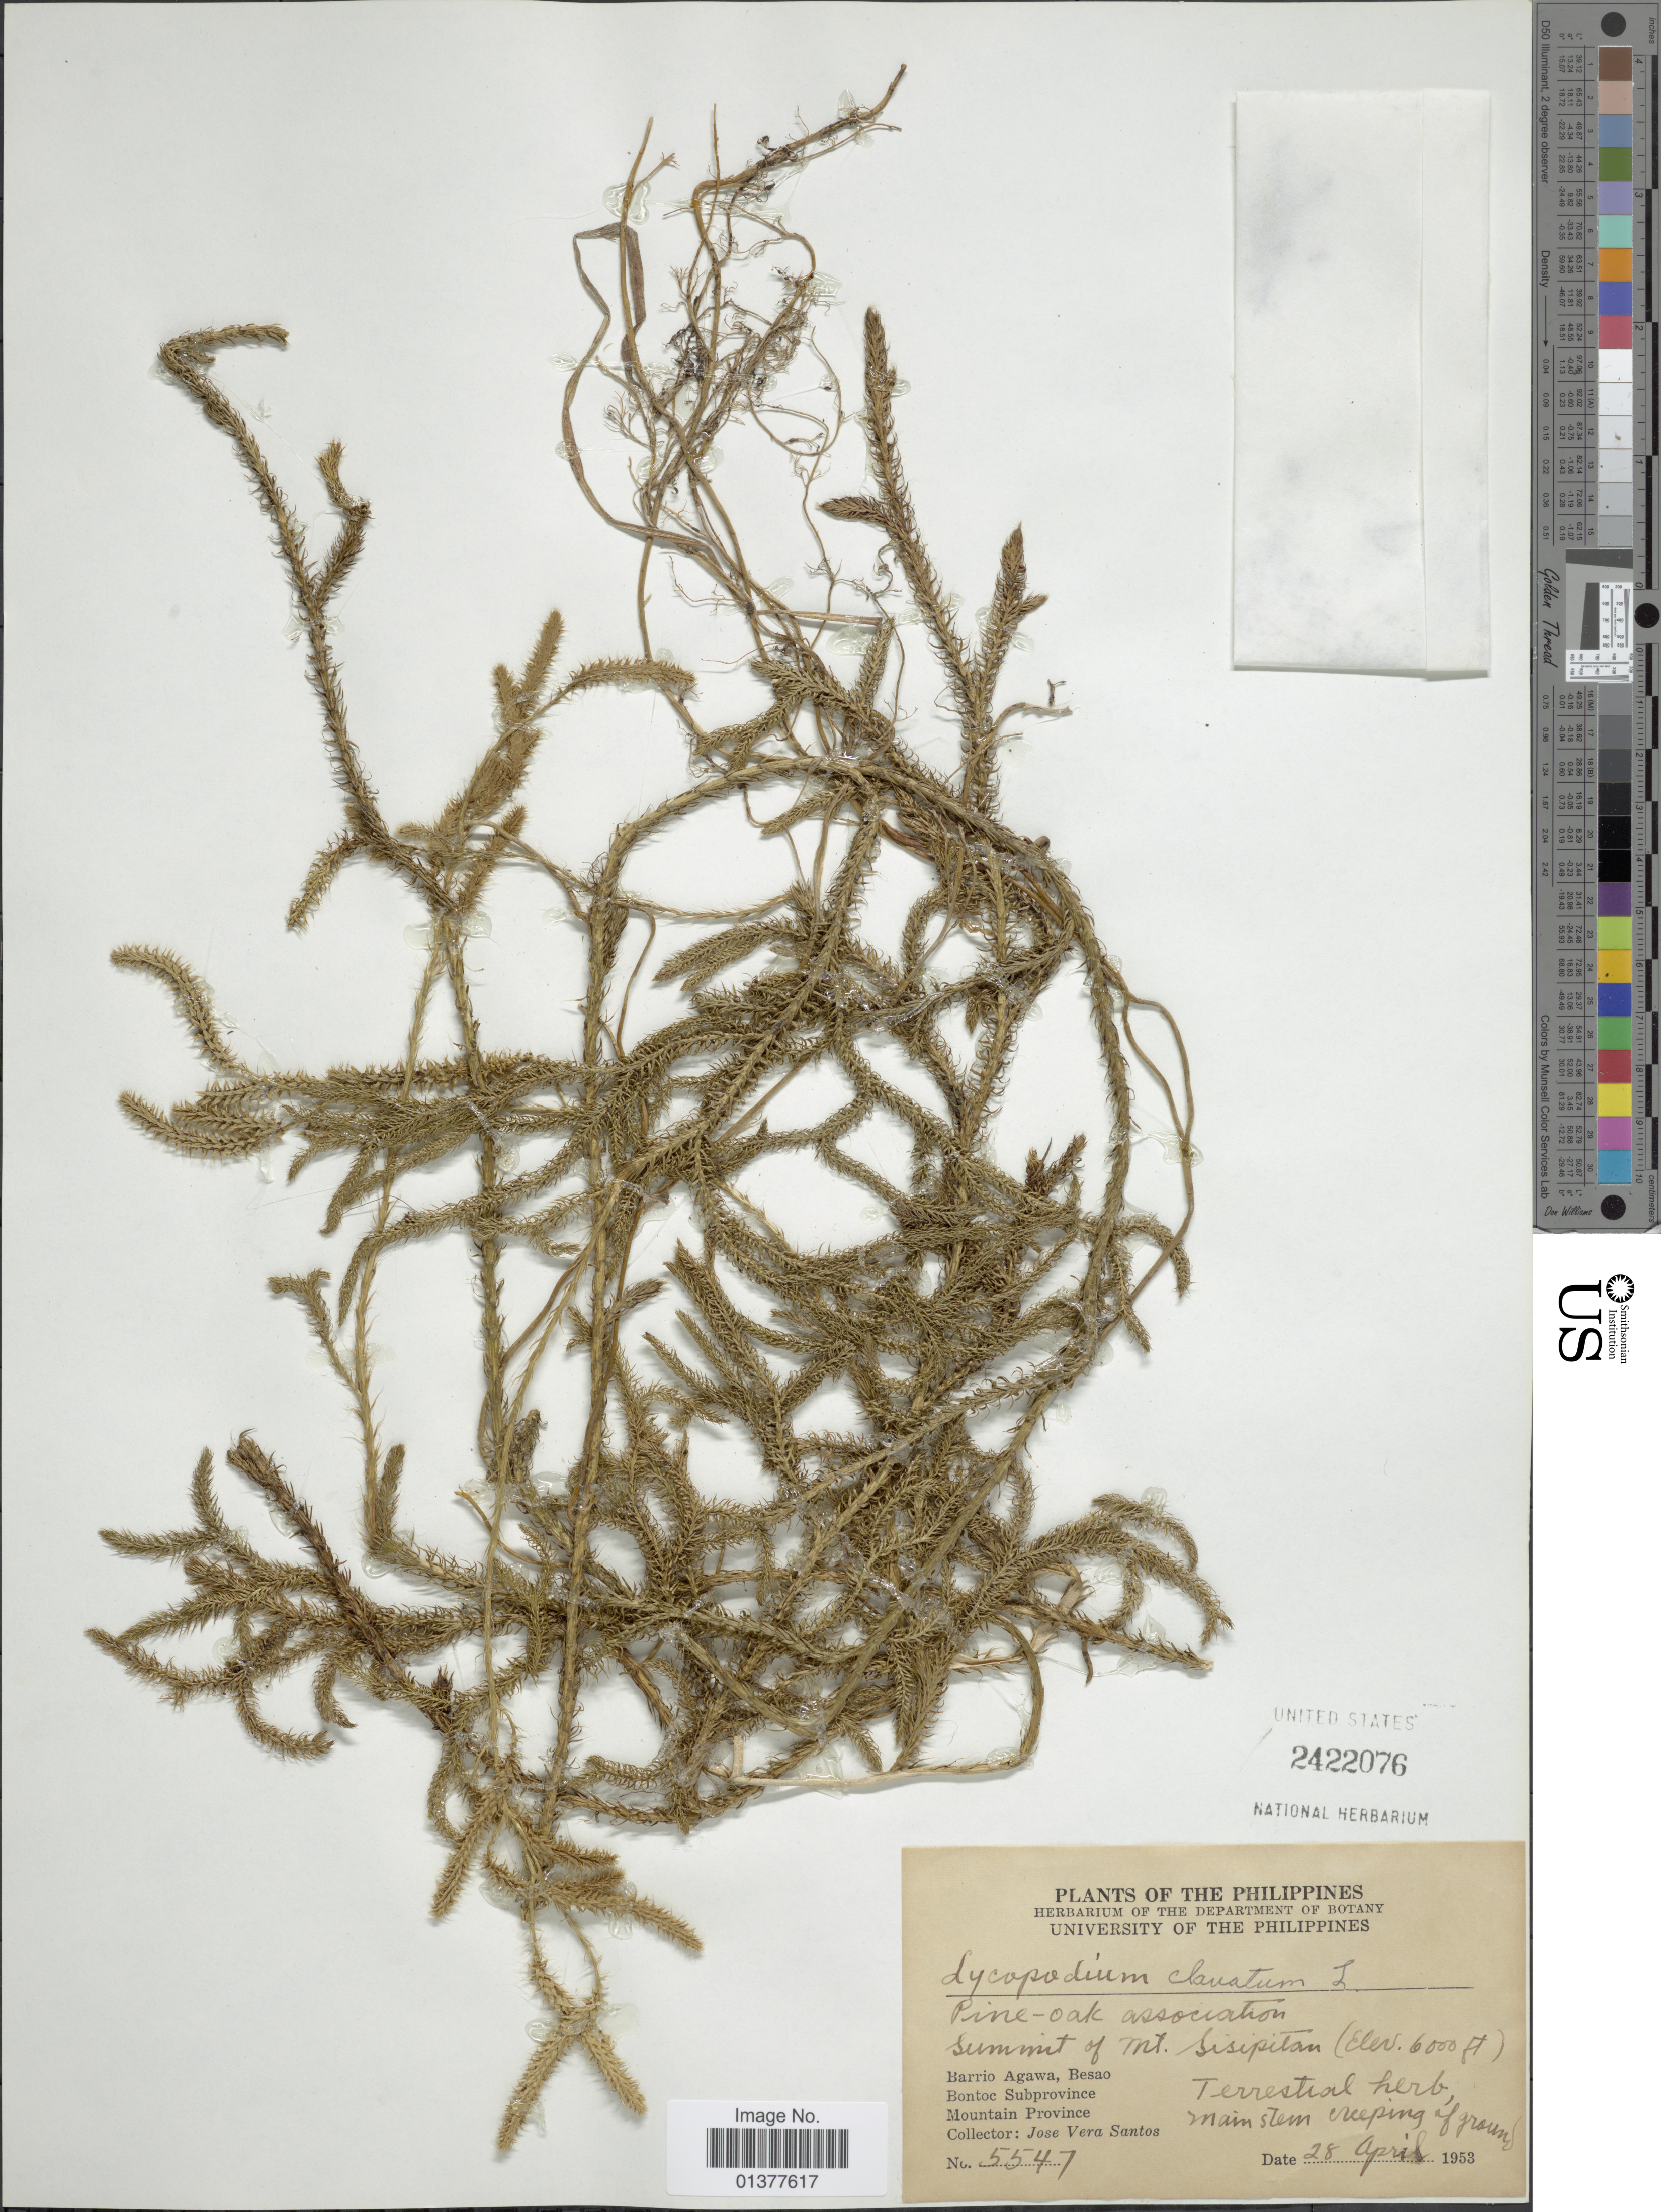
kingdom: Plantae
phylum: Tracheophyta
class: Lycopodiopsida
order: Lycopodiales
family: Lycopodiaceae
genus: Lycopodium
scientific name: Lycopodium clavatum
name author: L.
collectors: J. V. Santos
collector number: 5547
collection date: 1953-04-28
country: Philippines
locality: Summit of Mt. Sisipitan, Barrio Agawa, Besao, Bontoc Subprovince, Mountain Province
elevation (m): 1829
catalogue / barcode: US 2422076